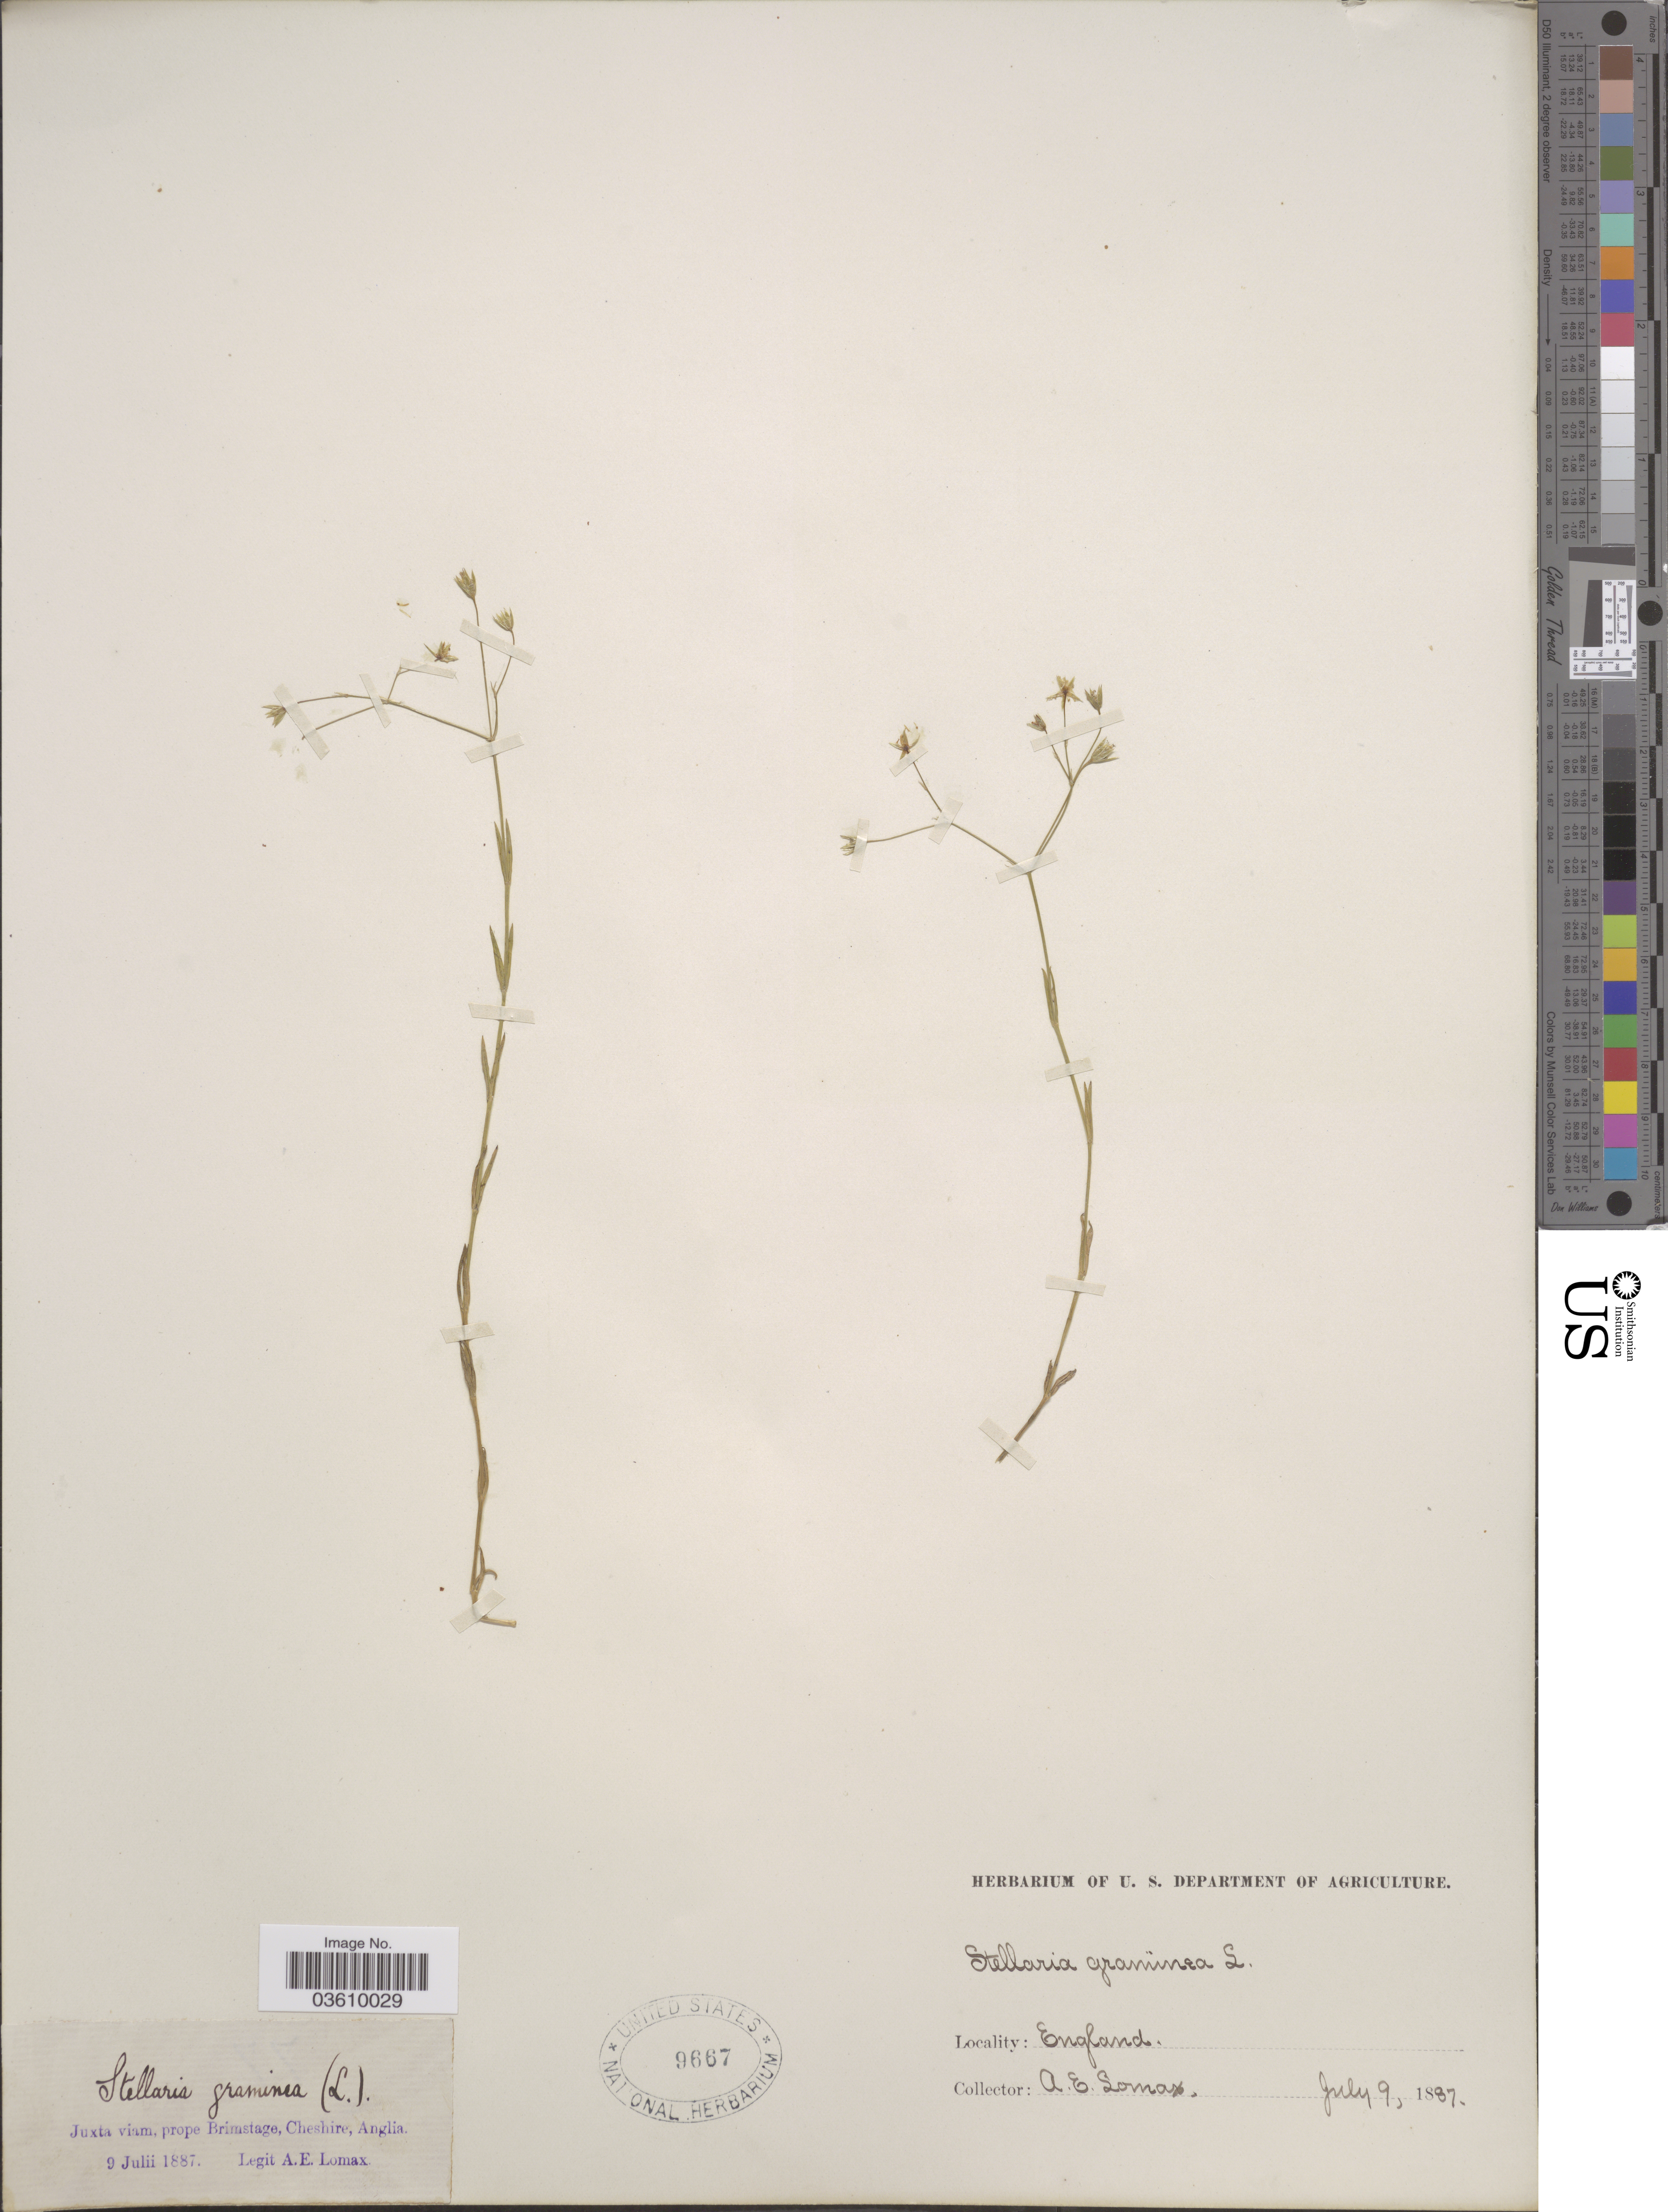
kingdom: Plantae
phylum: Tracheophyta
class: Magnoliopsida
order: Caryophyllales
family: Caryophyllaceae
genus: Stellaria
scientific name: Stellaria graminea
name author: L.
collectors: A. Lomax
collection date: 1887-07-09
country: United Kingdom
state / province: England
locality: Juxta viam, prope Brimstage, Cheshire, Anglia.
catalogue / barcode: US 9667